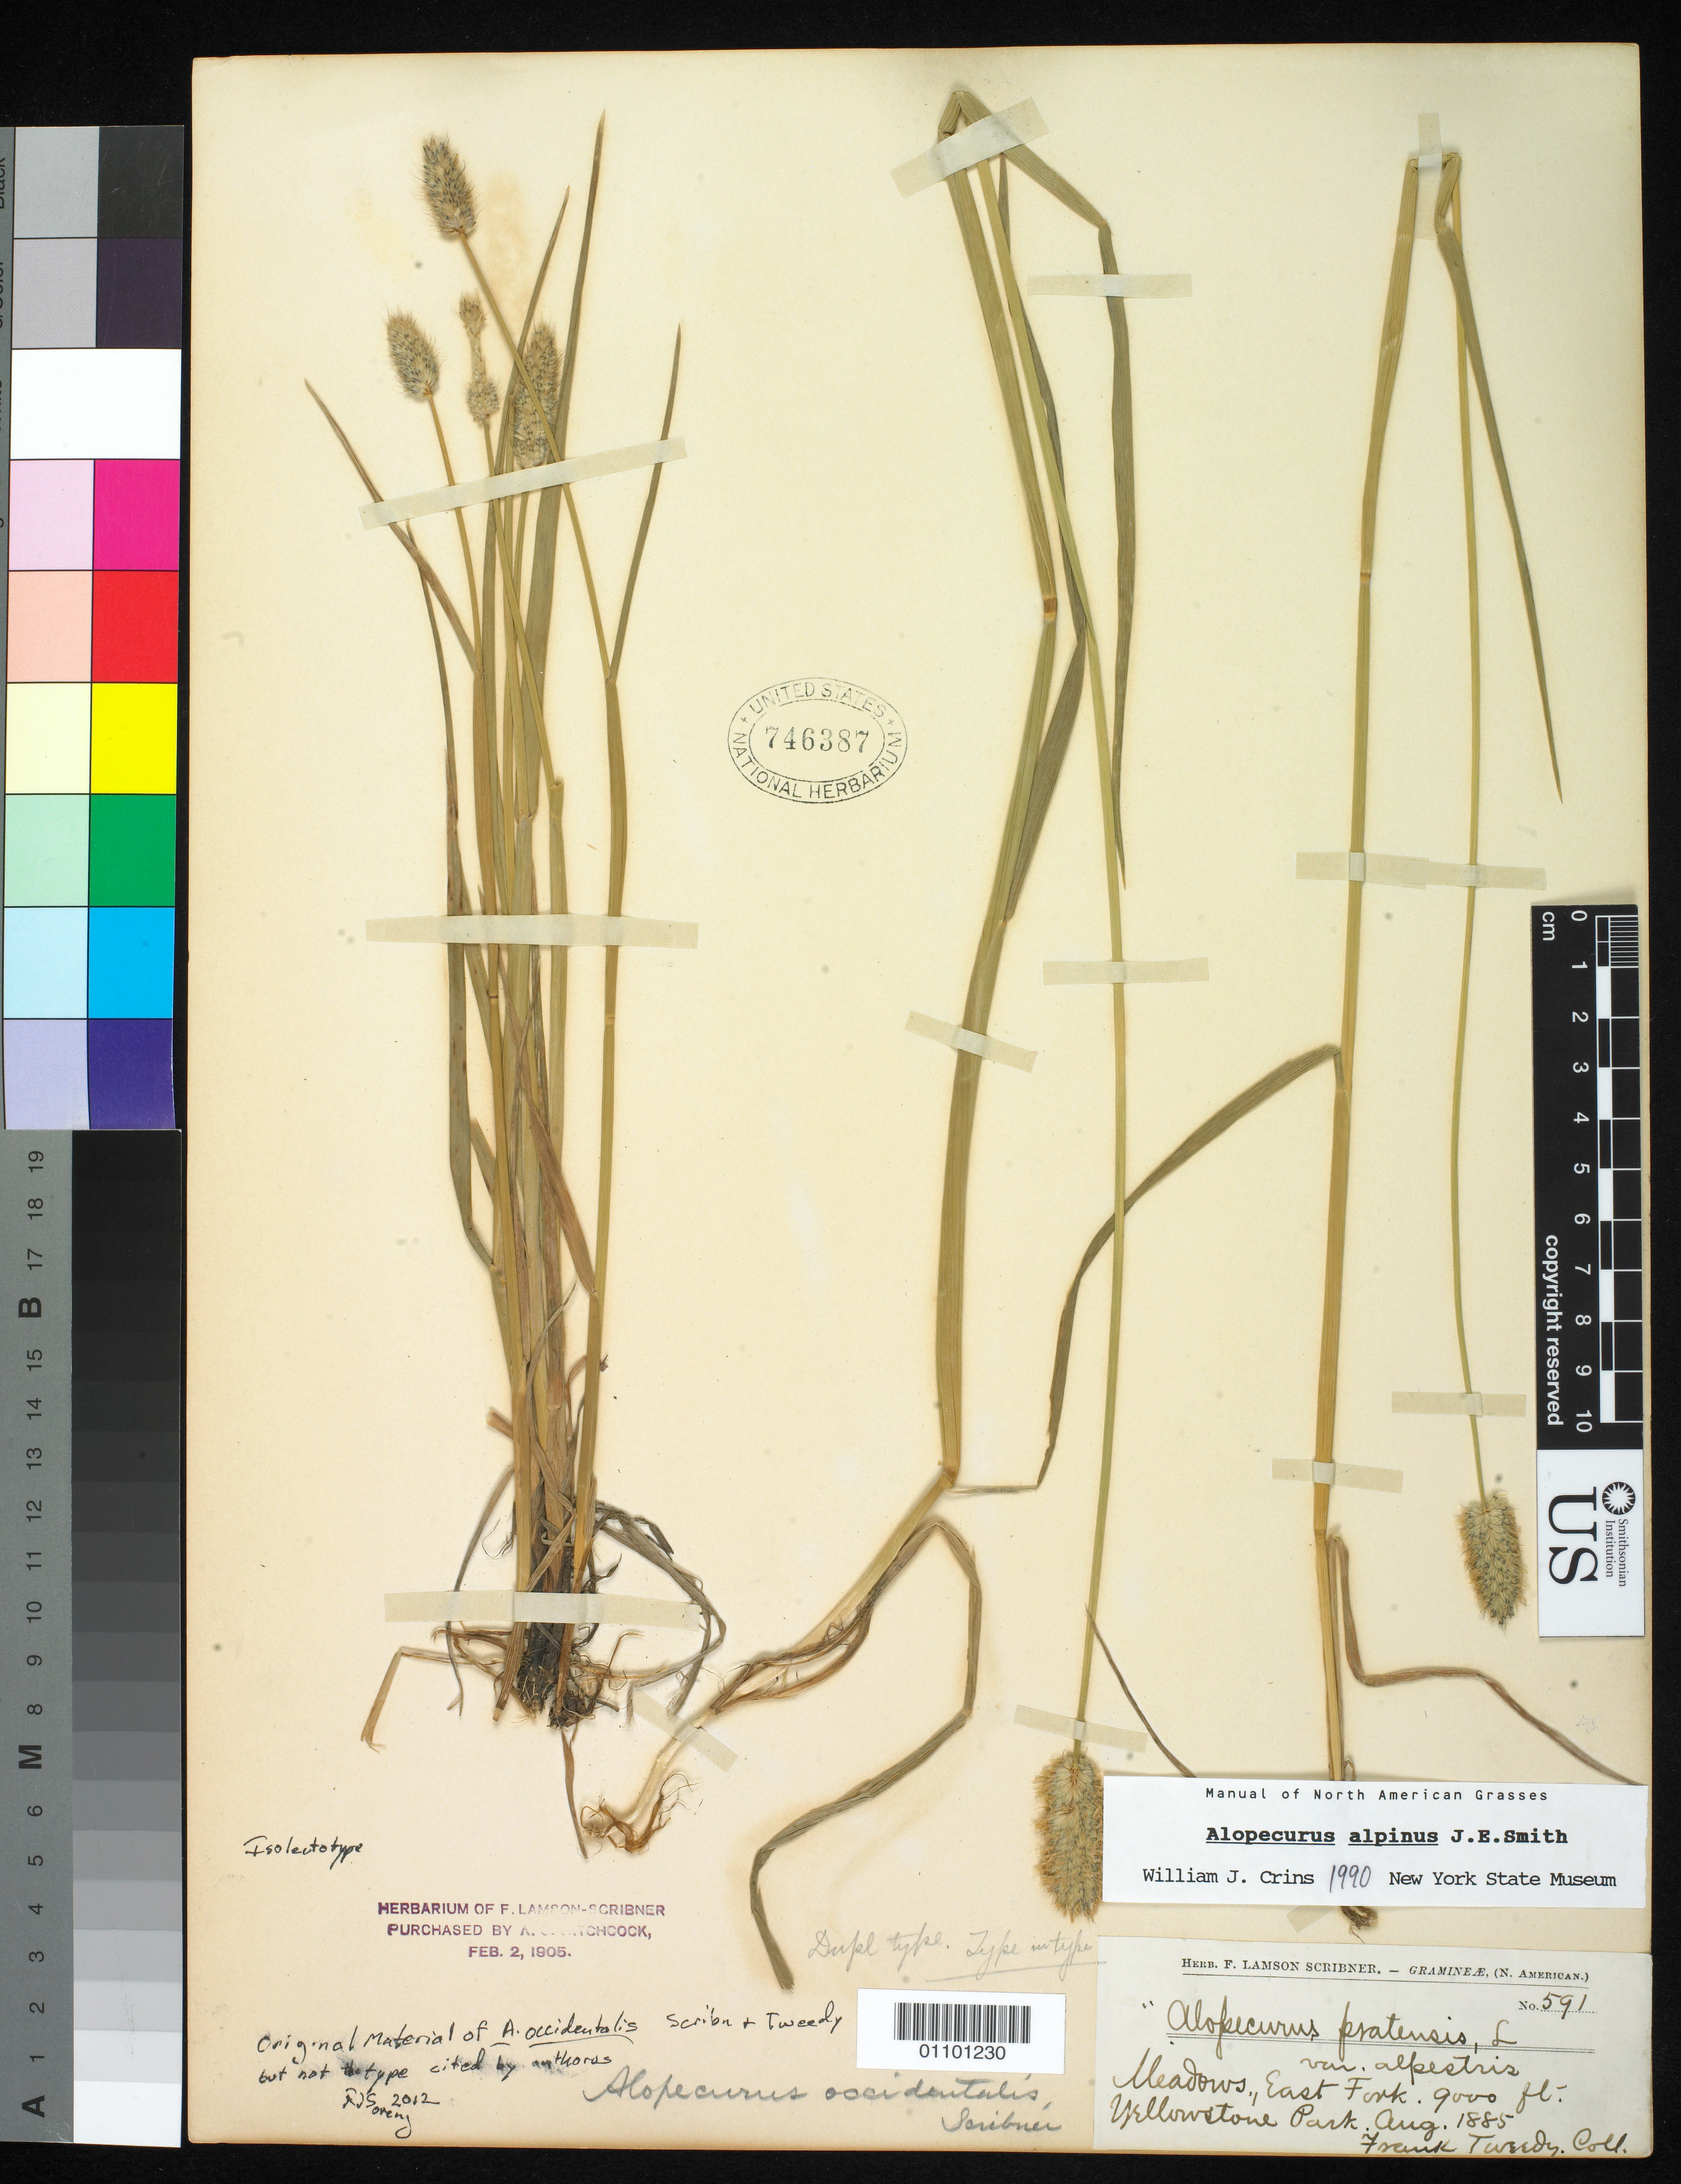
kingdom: Plantae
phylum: Tracheophyta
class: Liliopsida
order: Poales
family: Poaceae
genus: Alopecurus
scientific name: Alopecurus occidentalis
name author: Scribn. & Tweedy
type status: Isolectotype; Type Collection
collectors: F. Tweedy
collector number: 591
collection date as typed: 1885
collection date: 1885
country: United States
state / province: Wyoming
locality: East fork Yellowstone Park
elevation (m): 2743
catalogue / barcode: US 746387